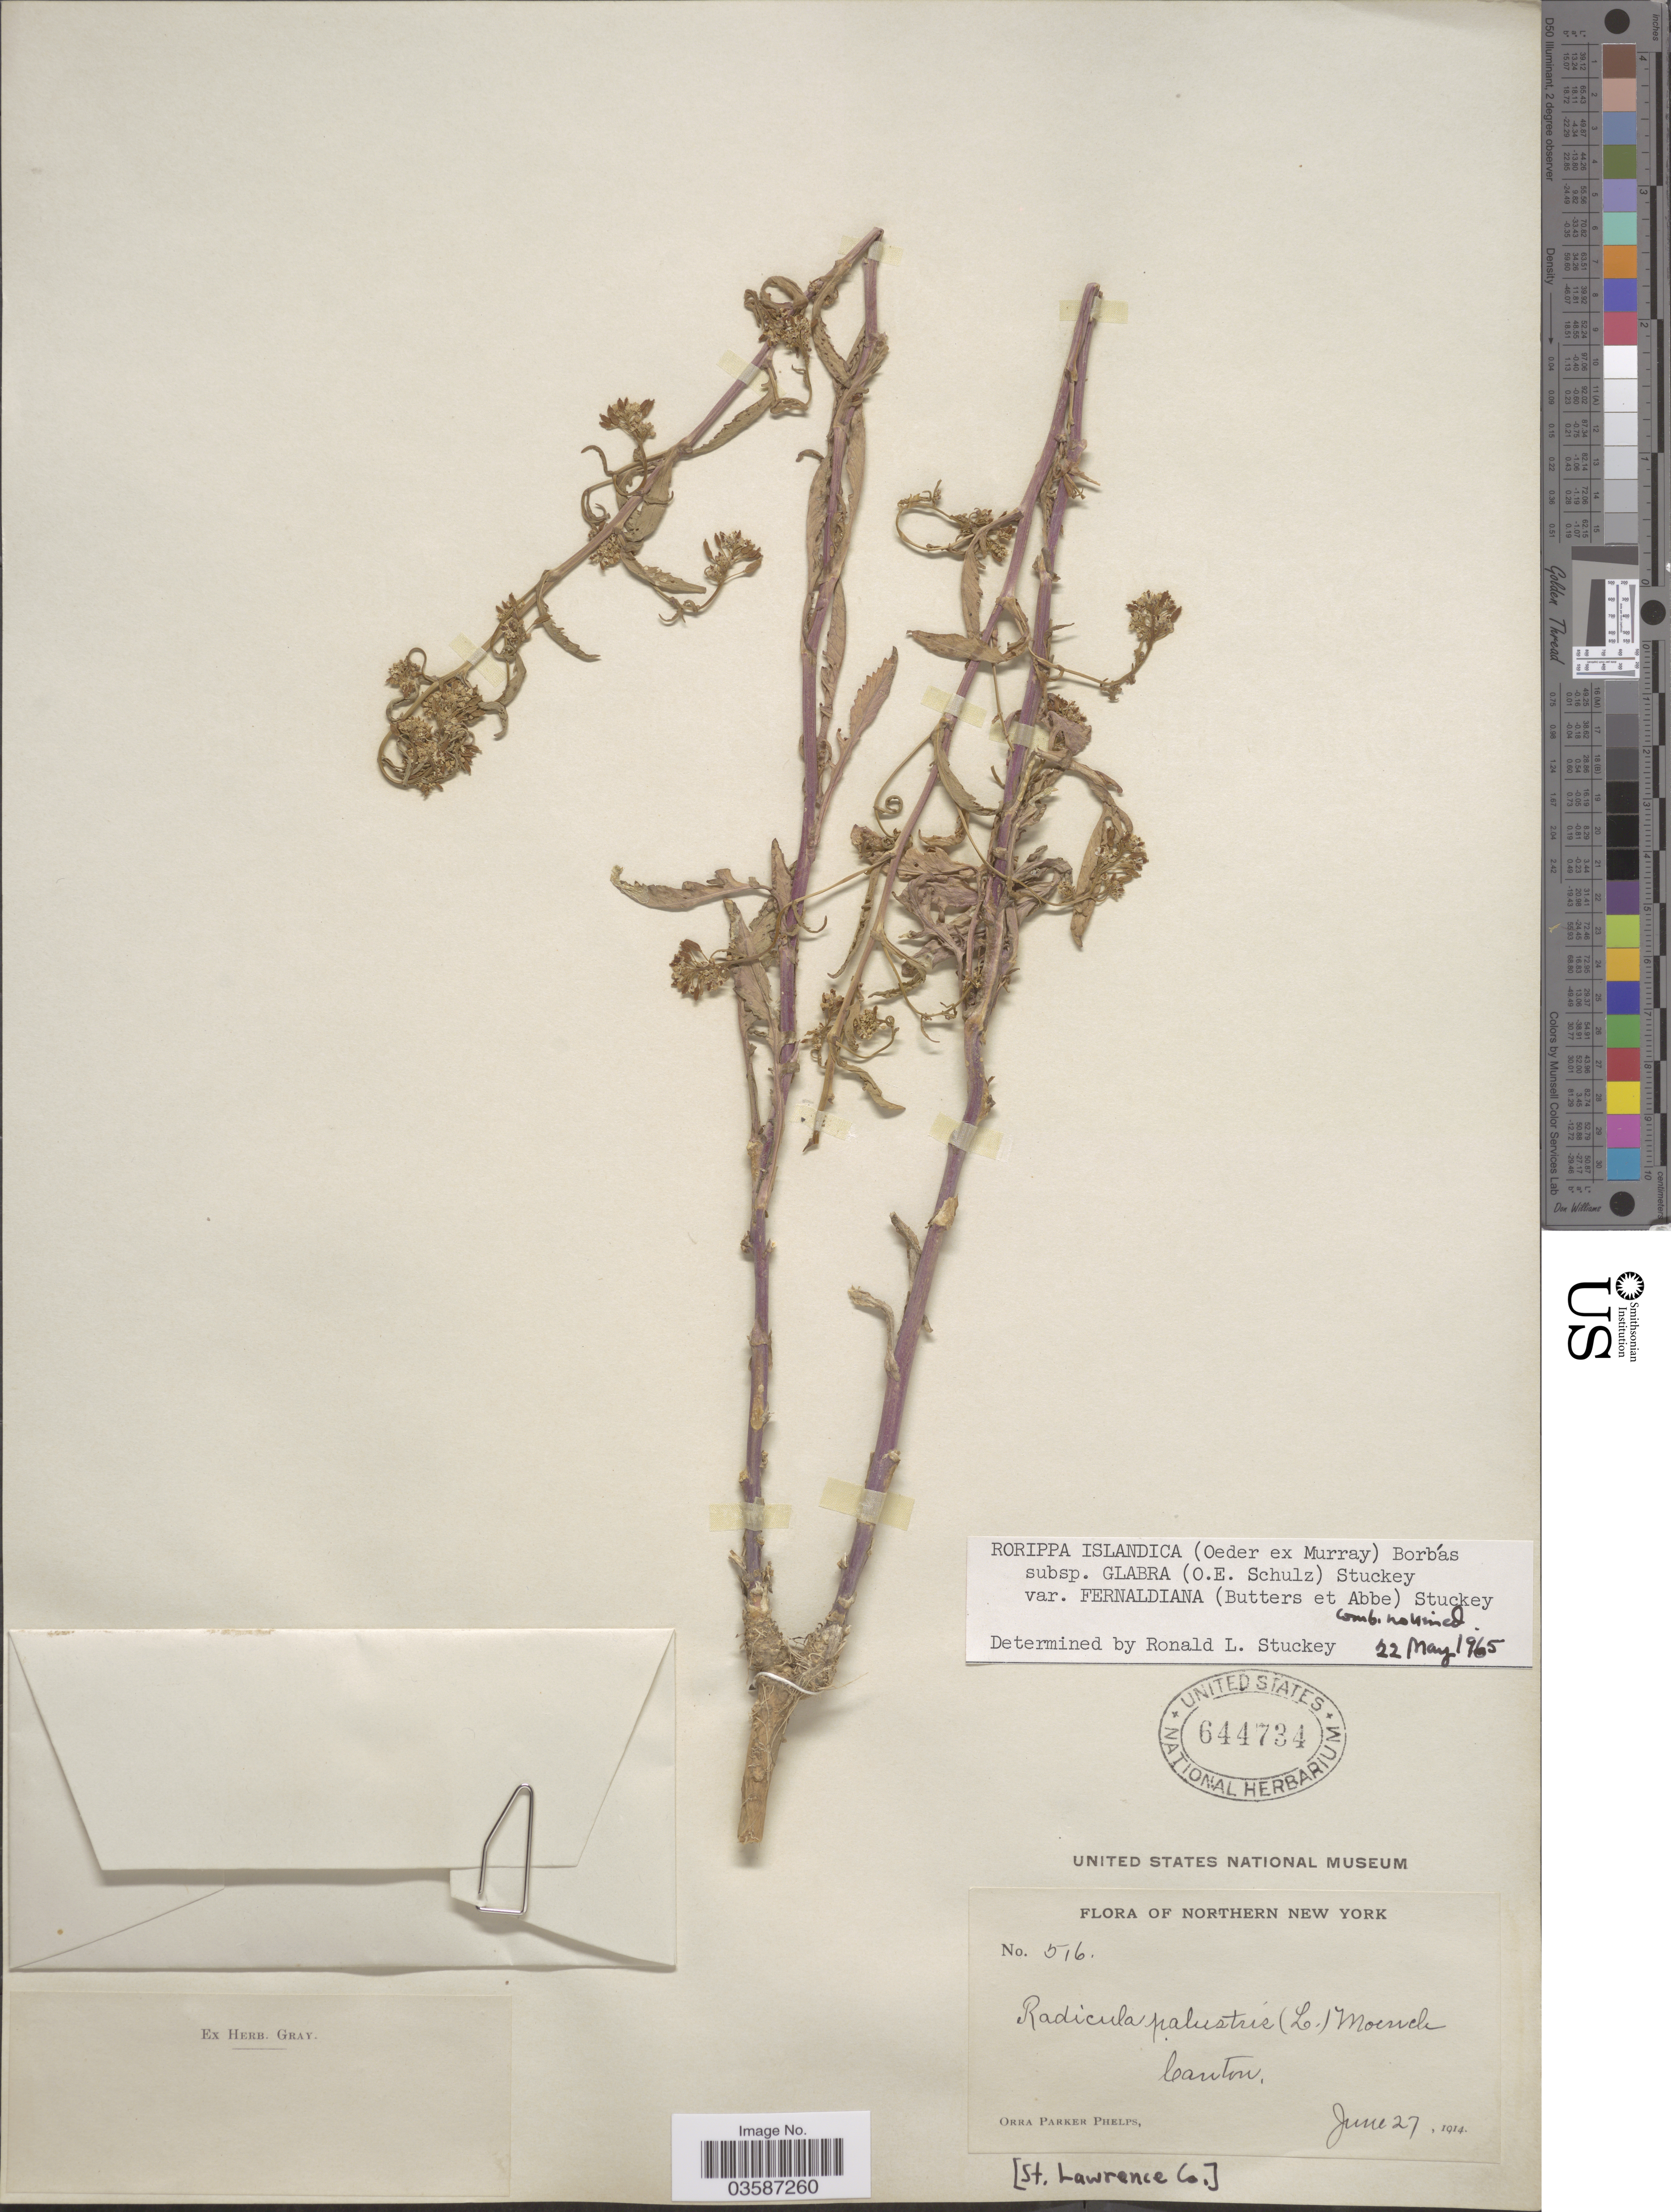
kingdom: Plantae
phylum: Tracheophyta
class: Magnoliopsida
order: Brassicales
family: Brassicaceae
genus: Rorippa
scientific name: Rorippa islandica var. fernaldiana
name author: Butters & Abbe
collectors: O. P. Phelps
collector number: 516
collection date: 1914-06-27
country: United States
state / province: New York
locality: Northern New York. Canton. St. Lawrence Co.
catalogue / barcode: US 644734